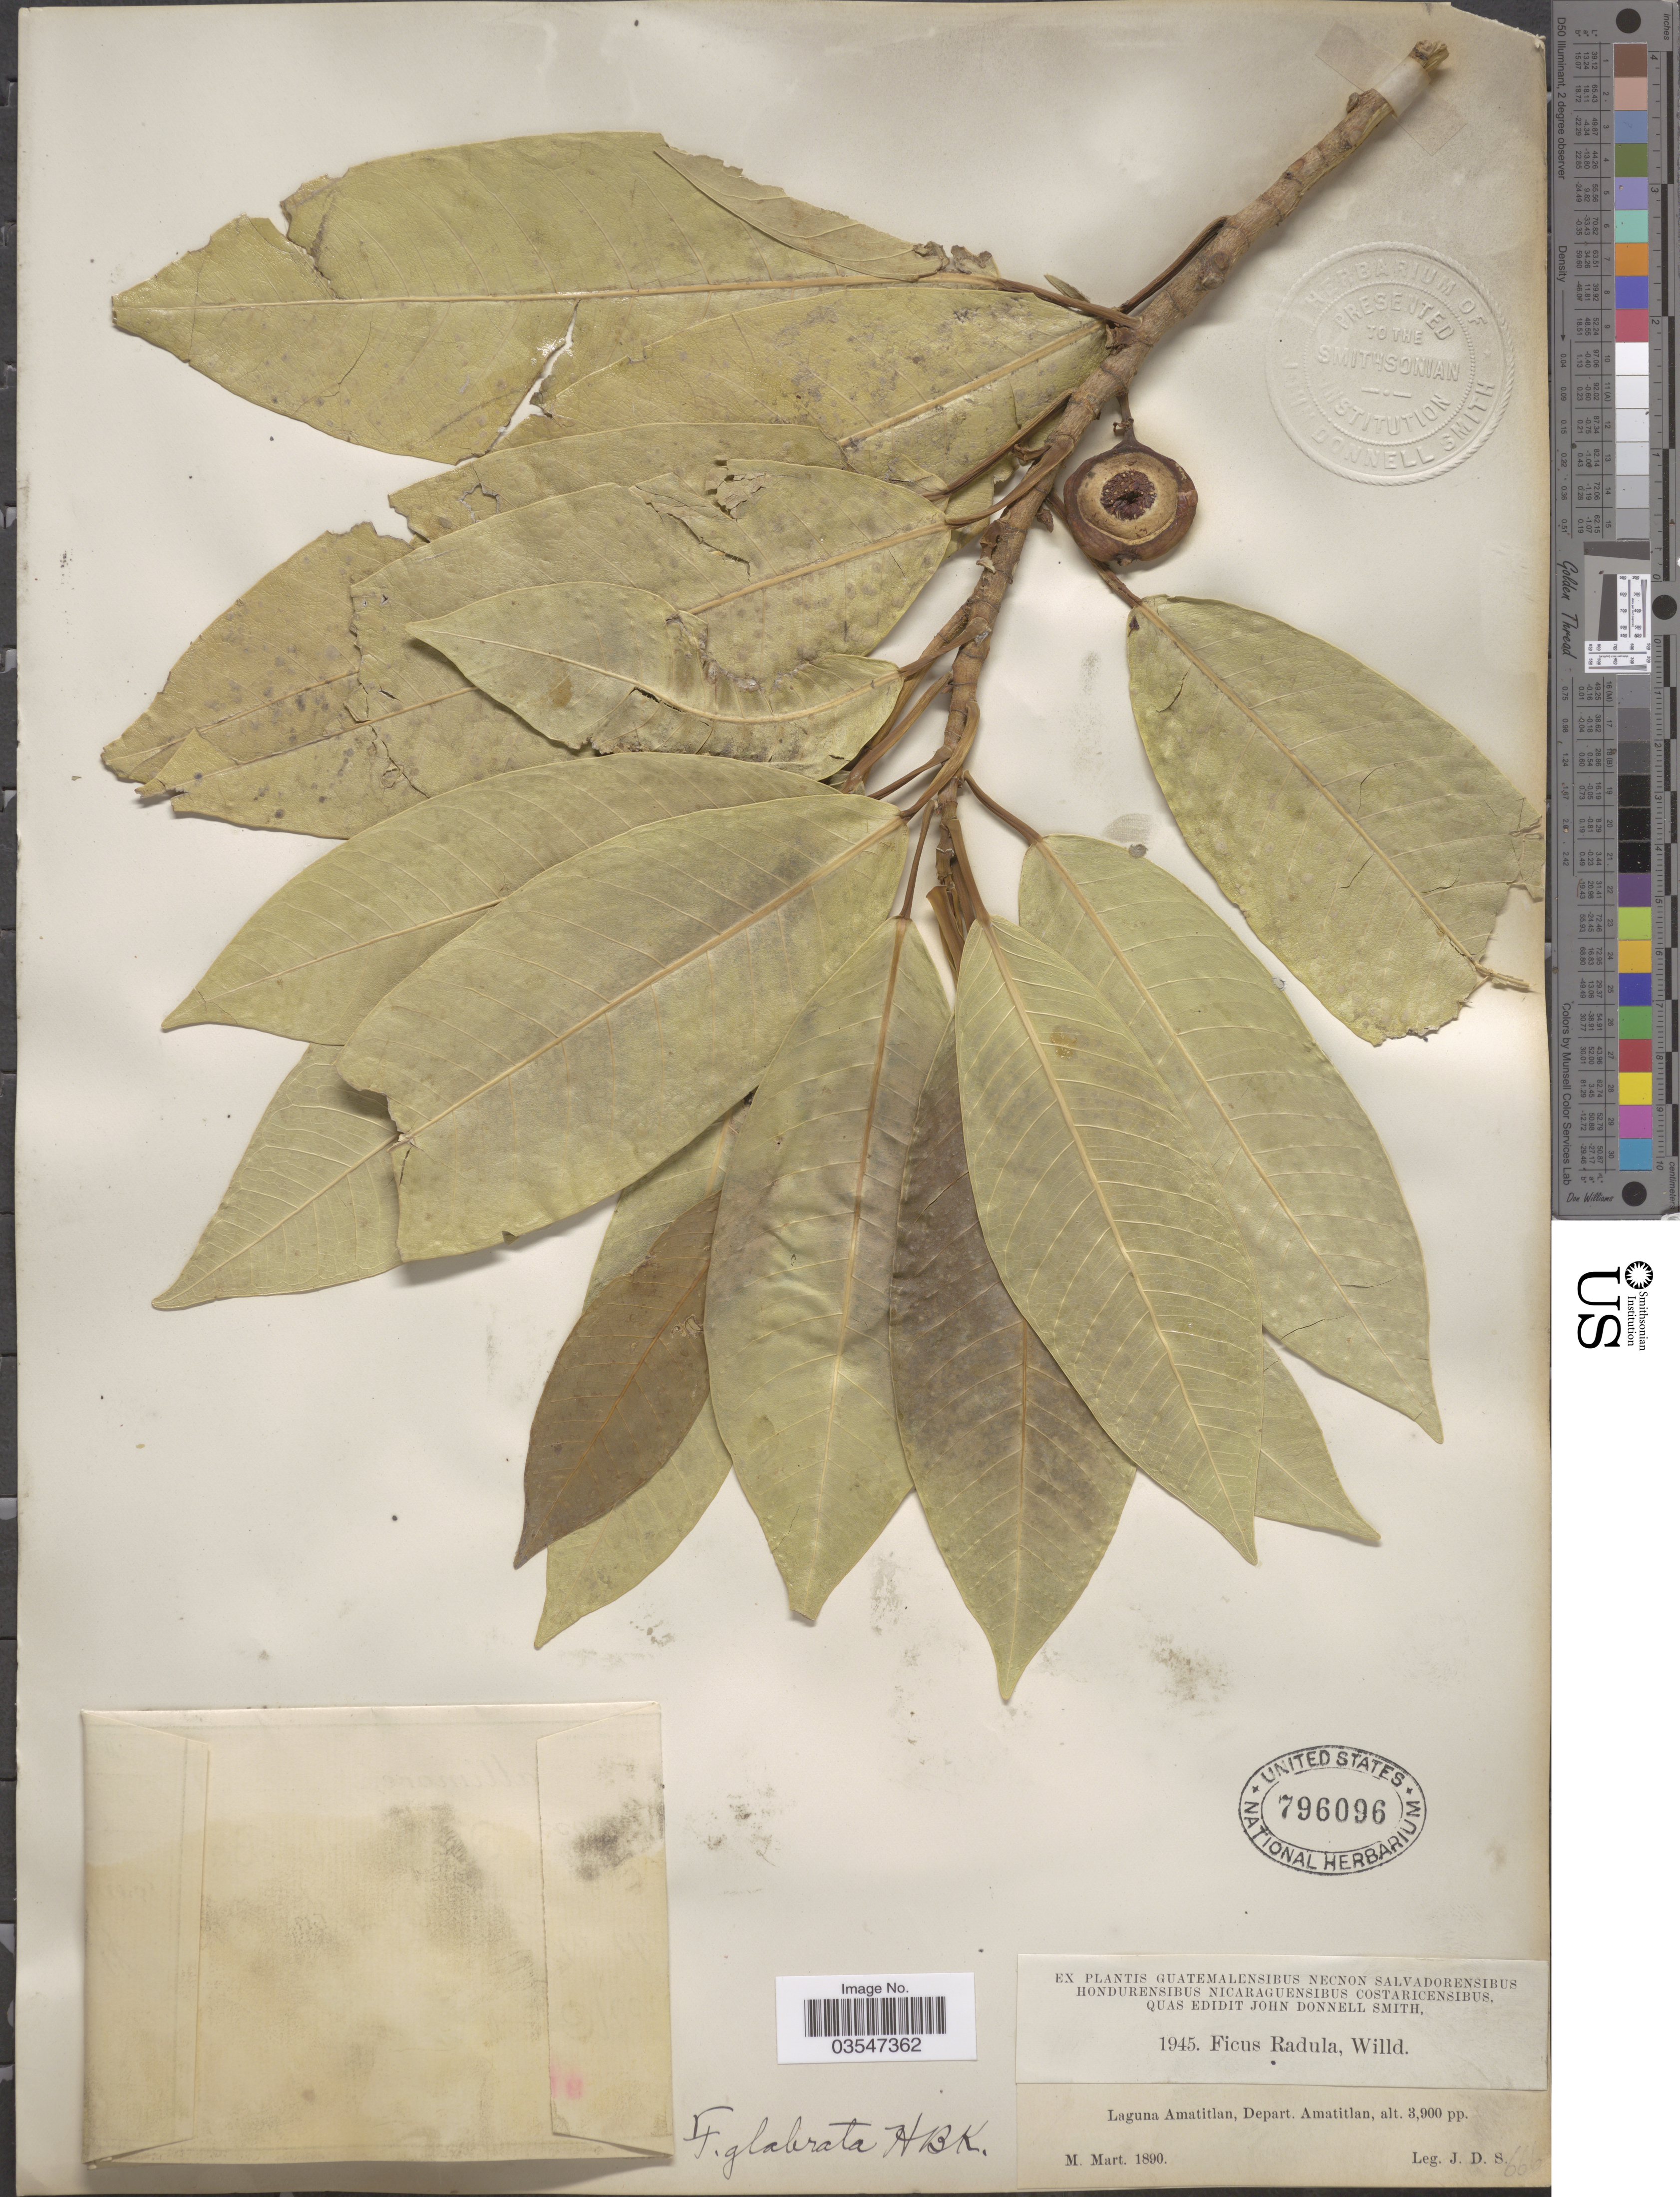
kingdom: Plantae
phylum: Tracheophyta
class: Magnoliopsida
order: Rosales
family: Moraceae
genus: Ficus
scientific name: Ficus insipida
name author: Willd.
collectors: J. Donnell Smith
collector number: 1945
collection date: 1890-03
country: Guatemala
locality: Laguna Amatitlan, Depart. Amatitlan.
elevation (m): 1189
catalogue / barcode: US 796096